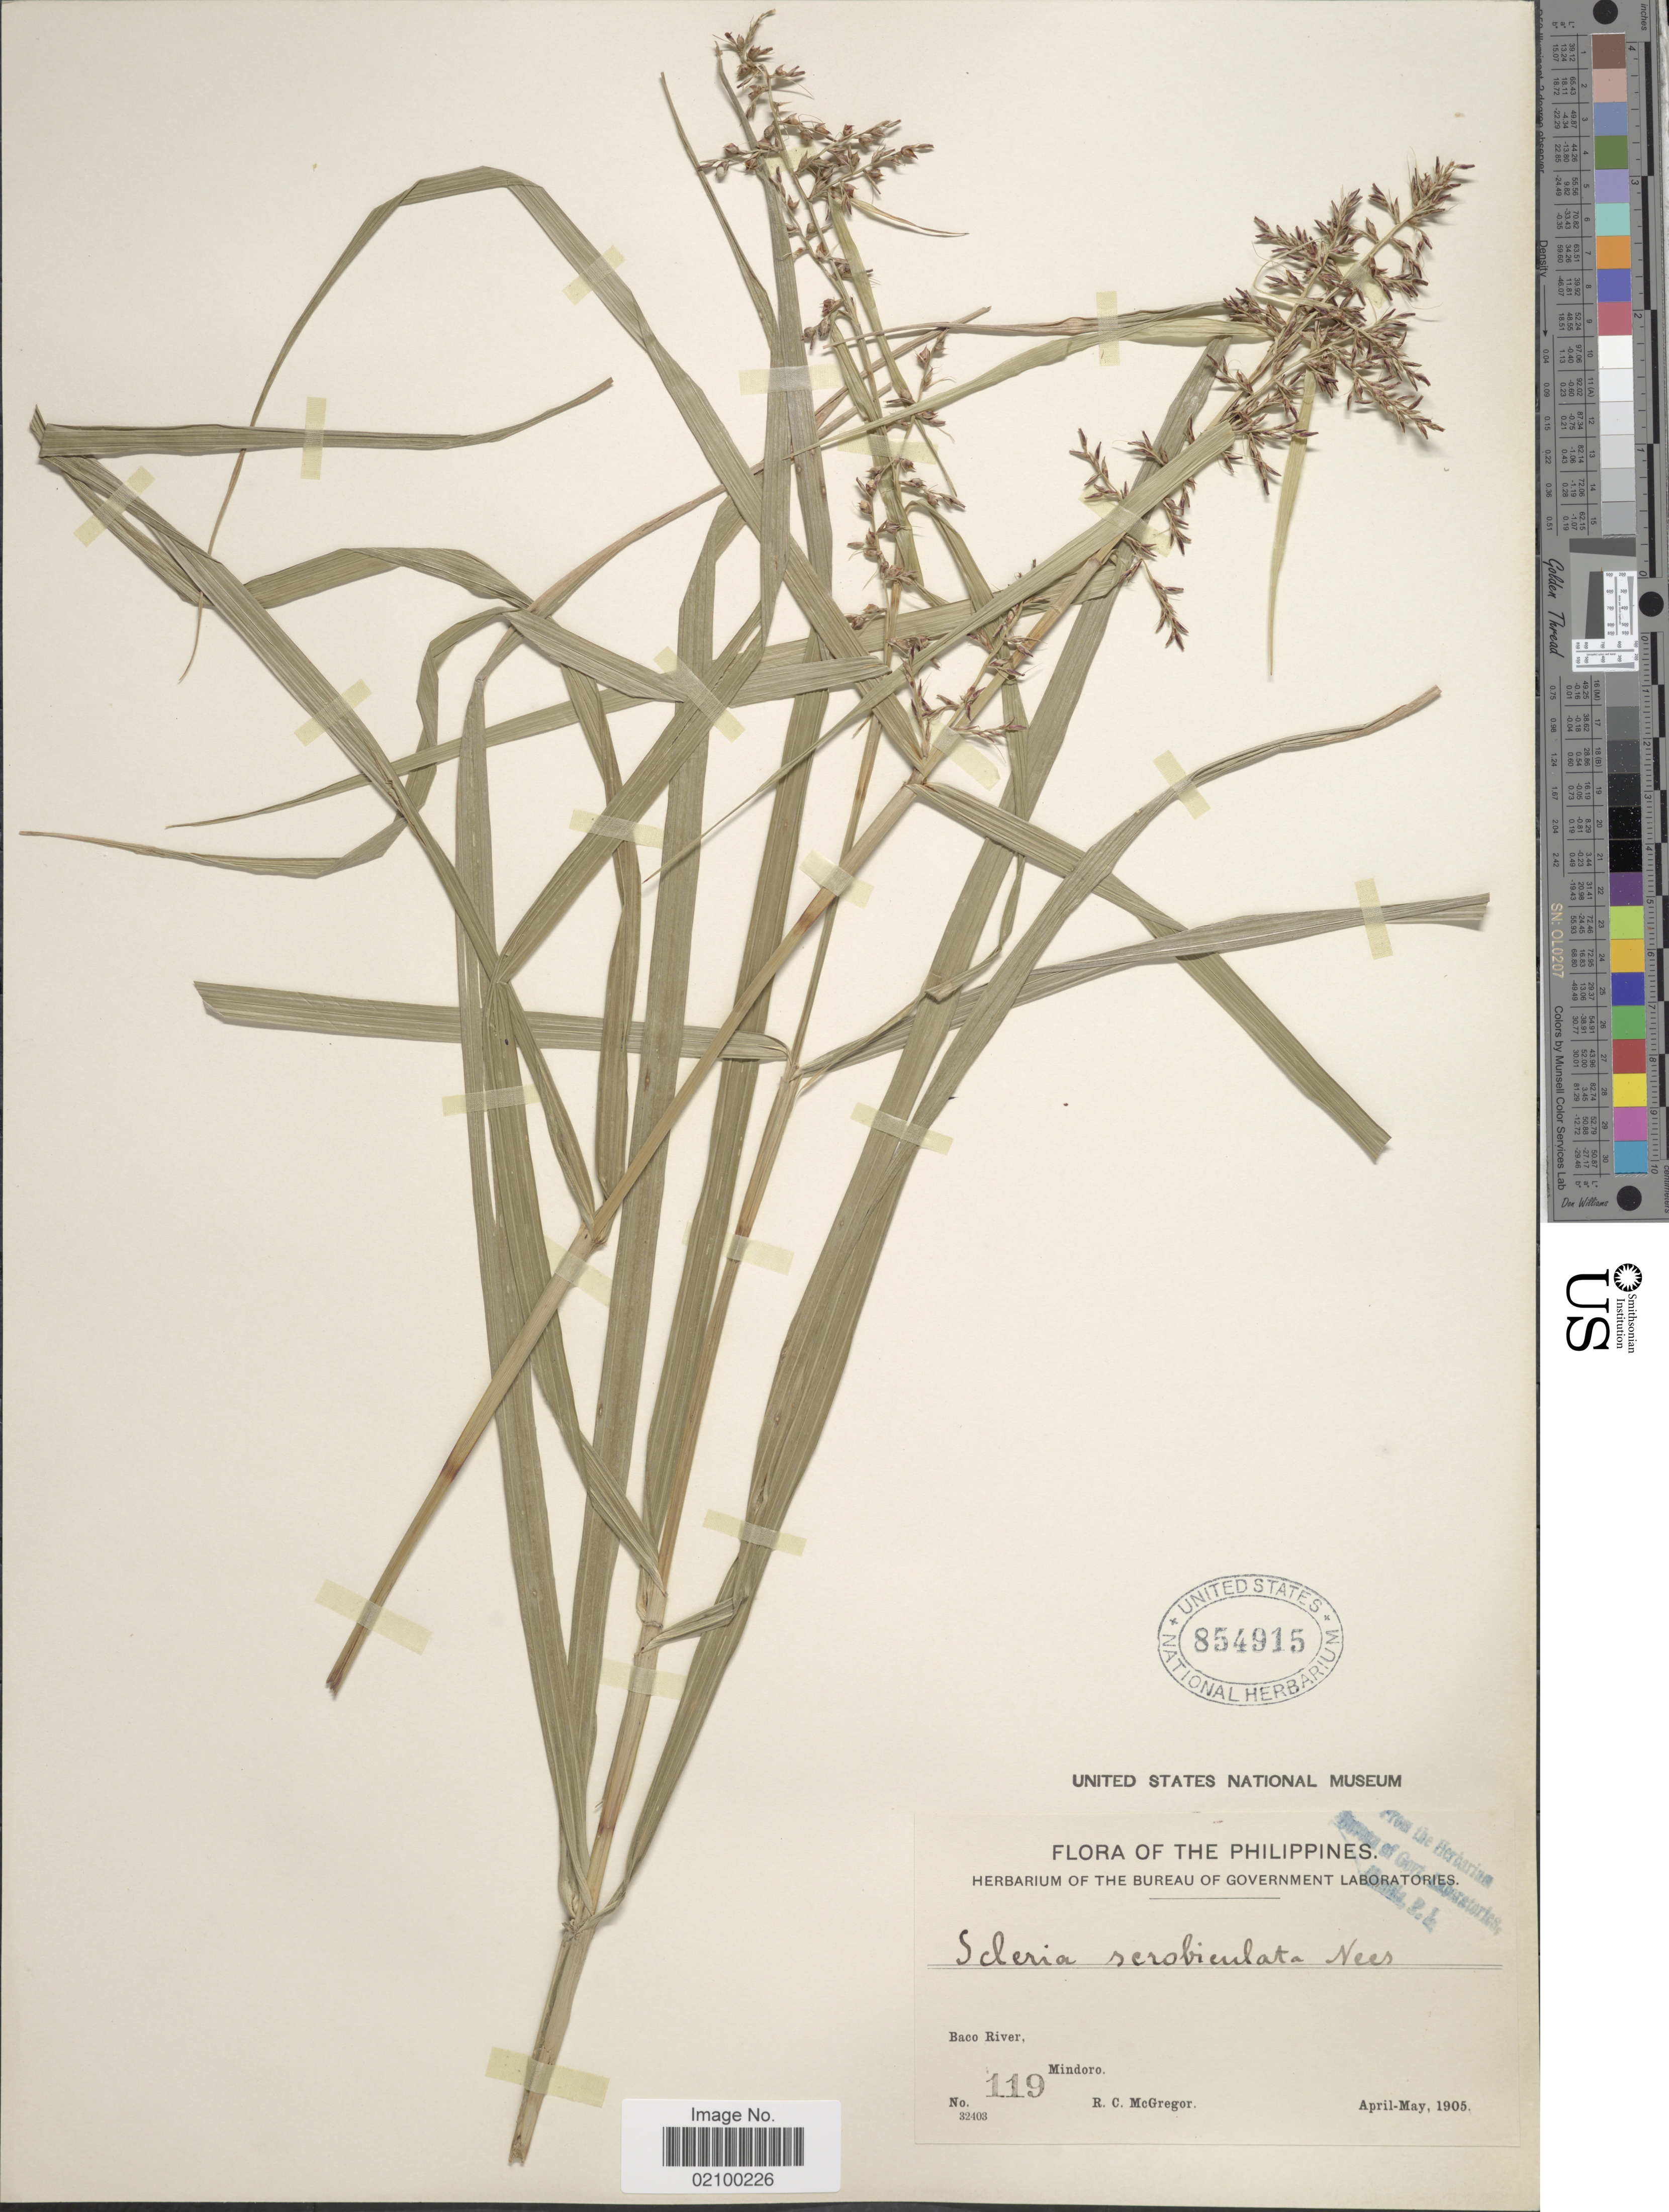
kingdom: Plantae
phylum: Tracheophyta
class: Liliopsida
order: Poales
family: Cyperaceae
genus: Scleria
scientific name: Scleria scrobiculata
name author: Nees & Meyen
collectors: R. C. McGregor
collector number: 119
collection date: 1905-04/1905-05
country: Philippines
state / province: Mimaropa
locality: Baco River, Mindoro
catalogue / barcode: US 854915